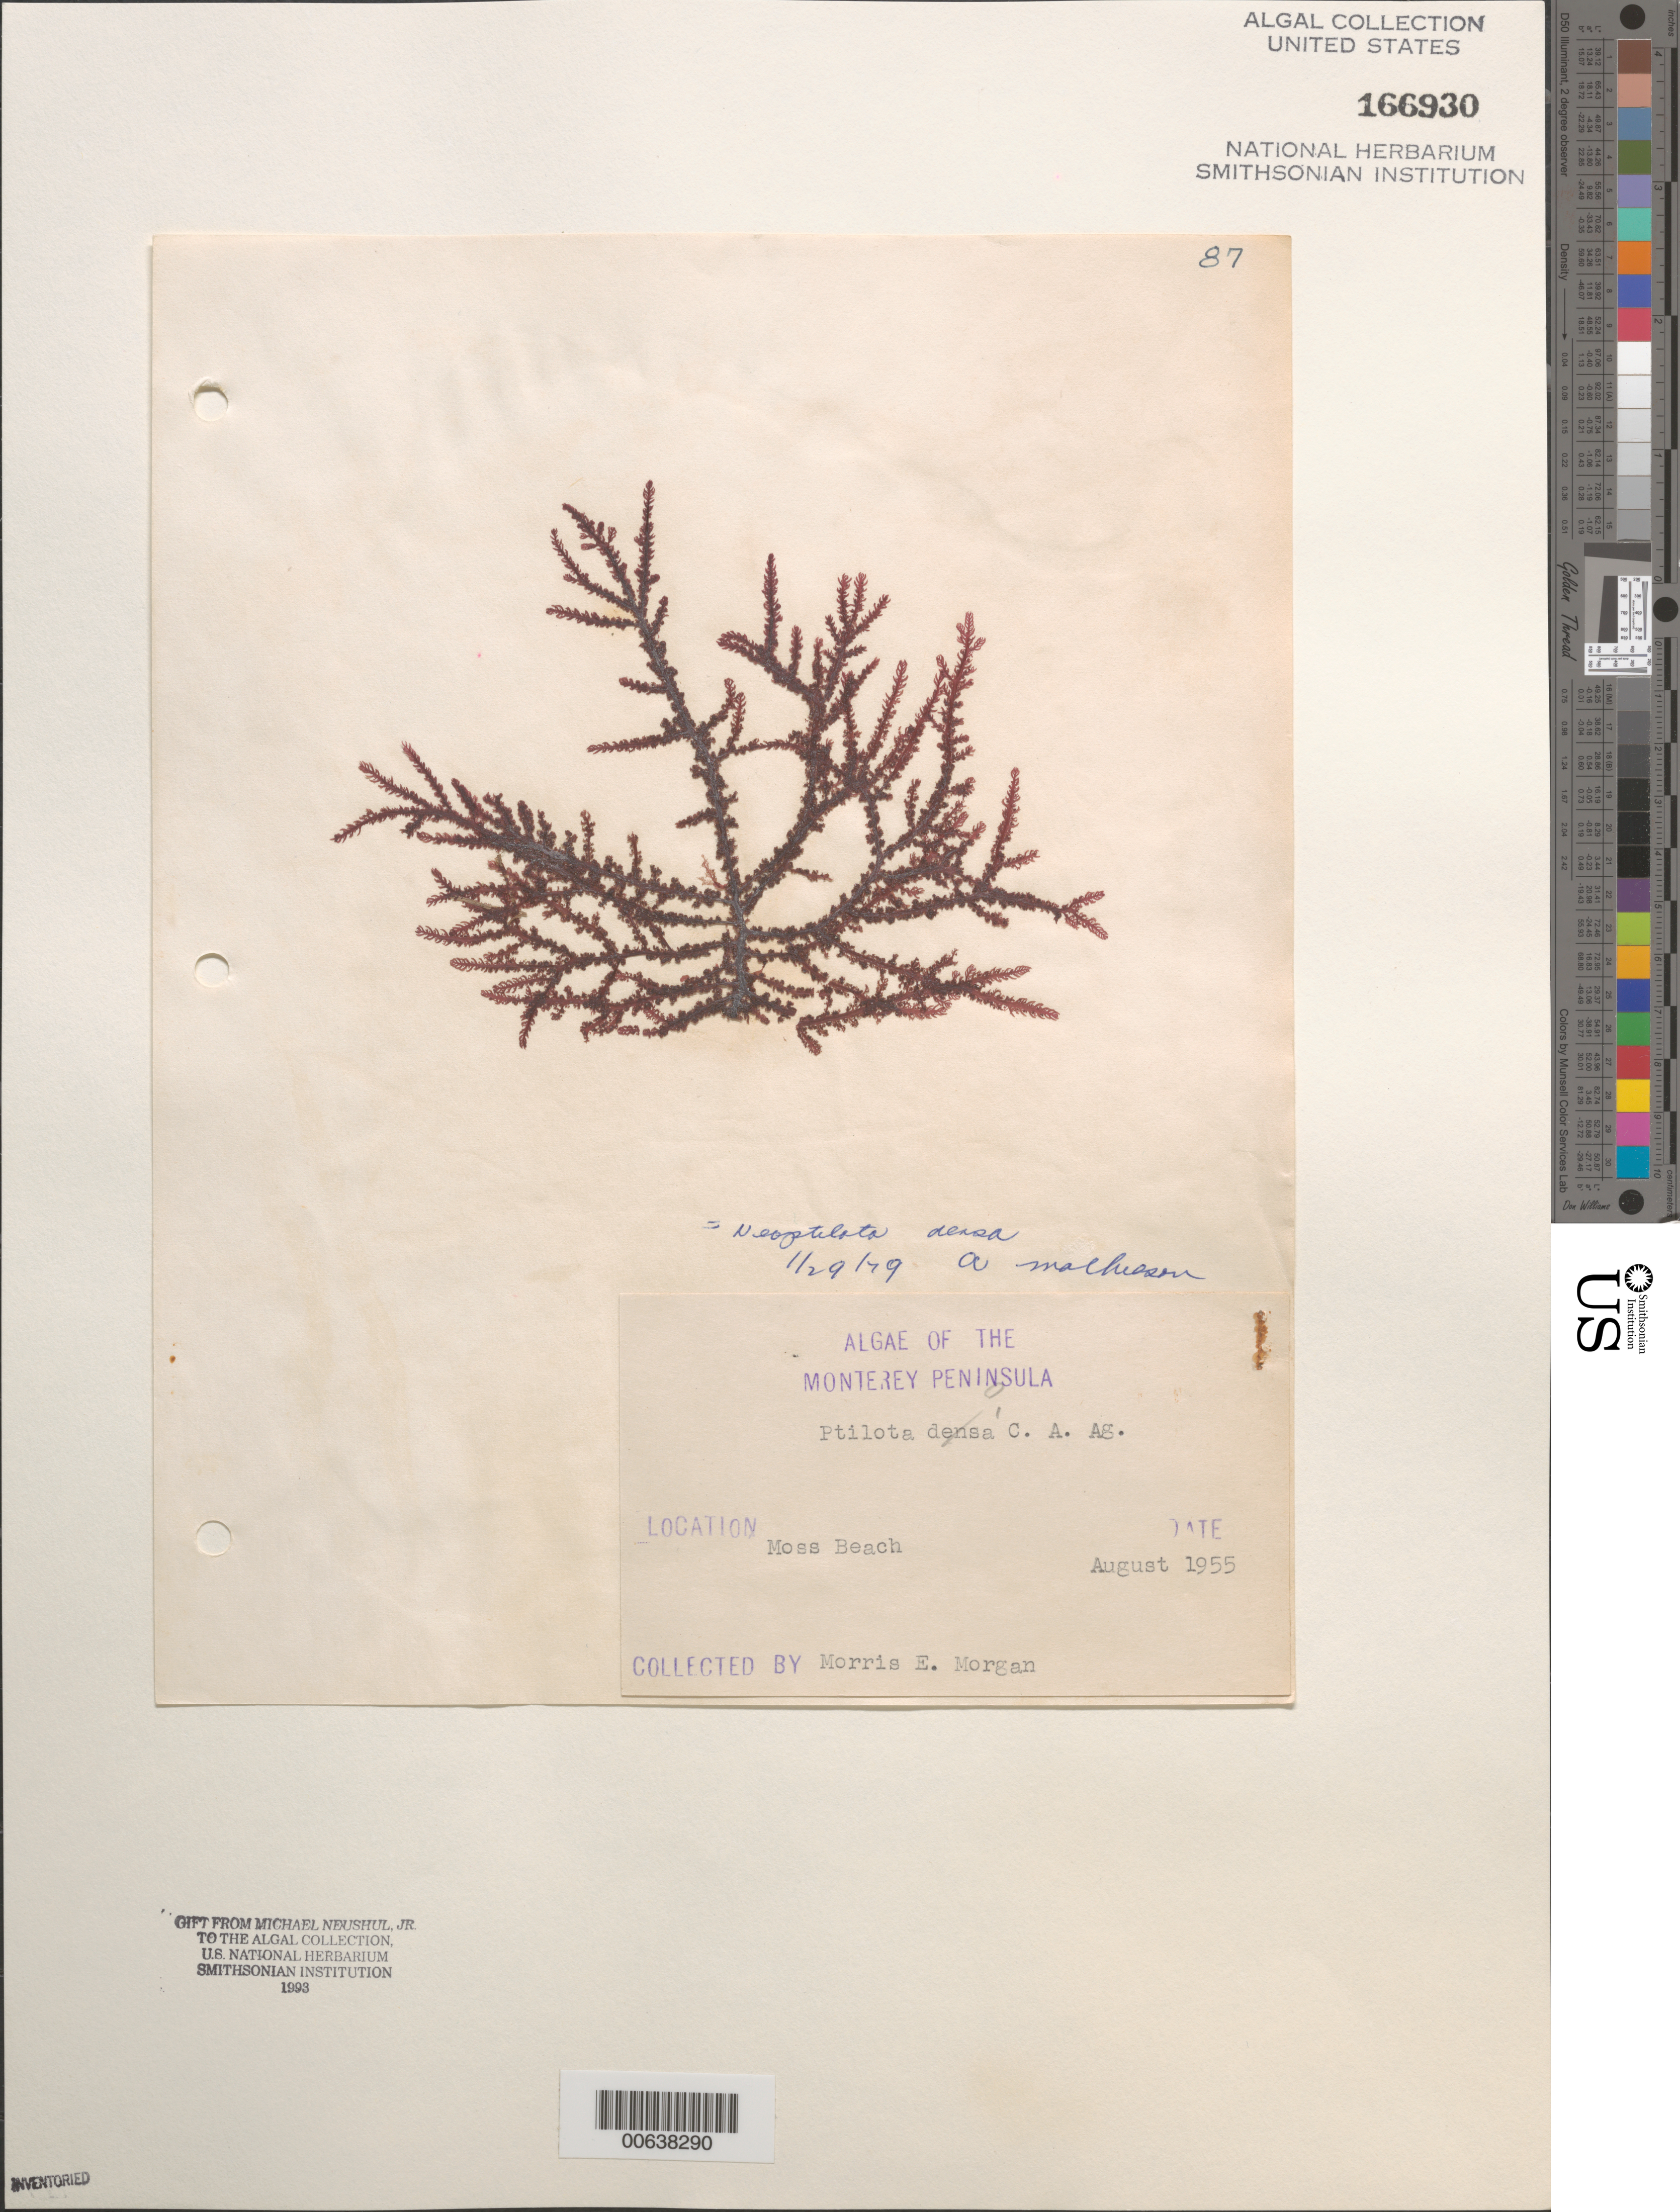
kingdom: Plantae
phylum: Rhodophyta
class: Florideophyceae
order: Ceramiales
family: Wrangeliaceae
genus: Ptilota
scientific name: Ptilota densa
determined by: Algae name updating Project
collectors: M. Morgan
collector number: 87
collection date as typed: Aug 1955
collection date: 1955-08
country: United States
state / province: California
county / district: Monterey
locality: Moss Beach, Monterey Peninsula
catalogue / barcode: US 166930